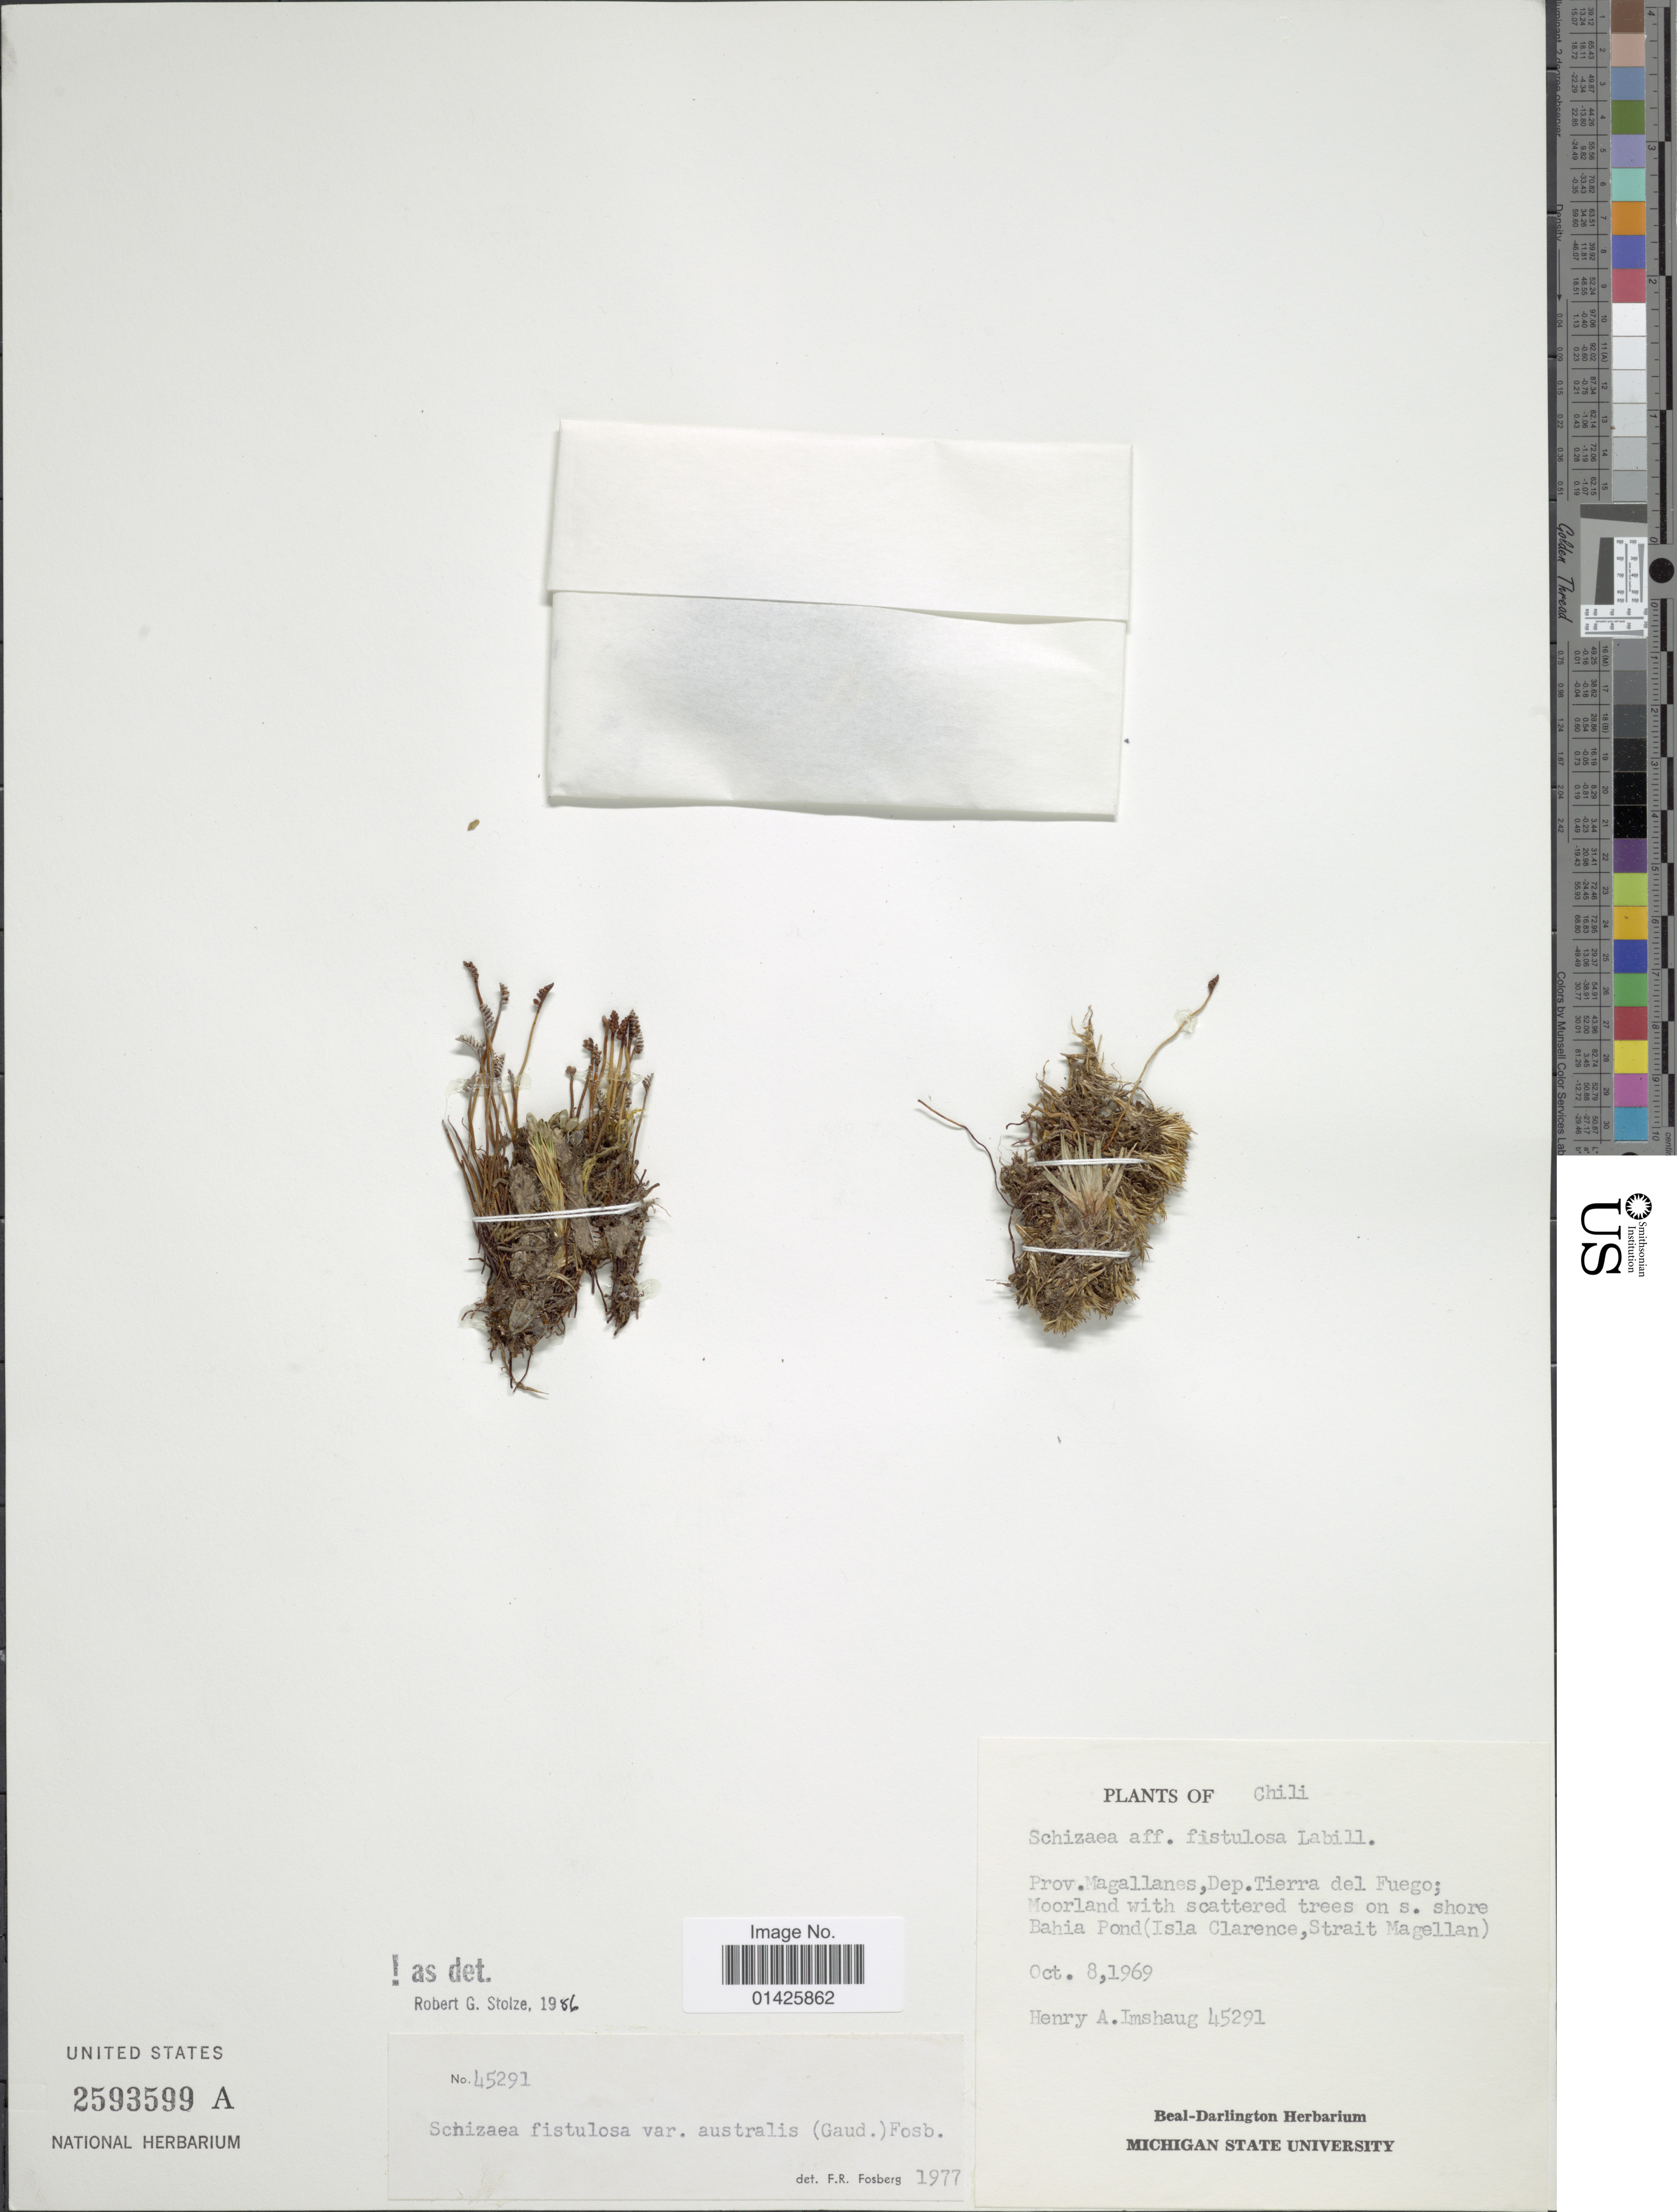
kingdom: Plantae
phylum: Tracheophyta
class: Polypodiopsida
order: Schizaeales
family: Schizaeaceae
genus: Schizaea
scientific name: Schizaea fistulosa var. australis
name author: (Gaudich.) Hook. f.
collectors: H. A. Imshaug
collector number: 45291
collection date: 1969-10-08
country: Chile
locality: Prov. Magallanes, Dep. Tierra del Fuego, Moorland with scattered trees on S. shore, Bahia Pond ( Isla Clanrence, Strait Magellan)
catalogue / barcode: US 2593599A